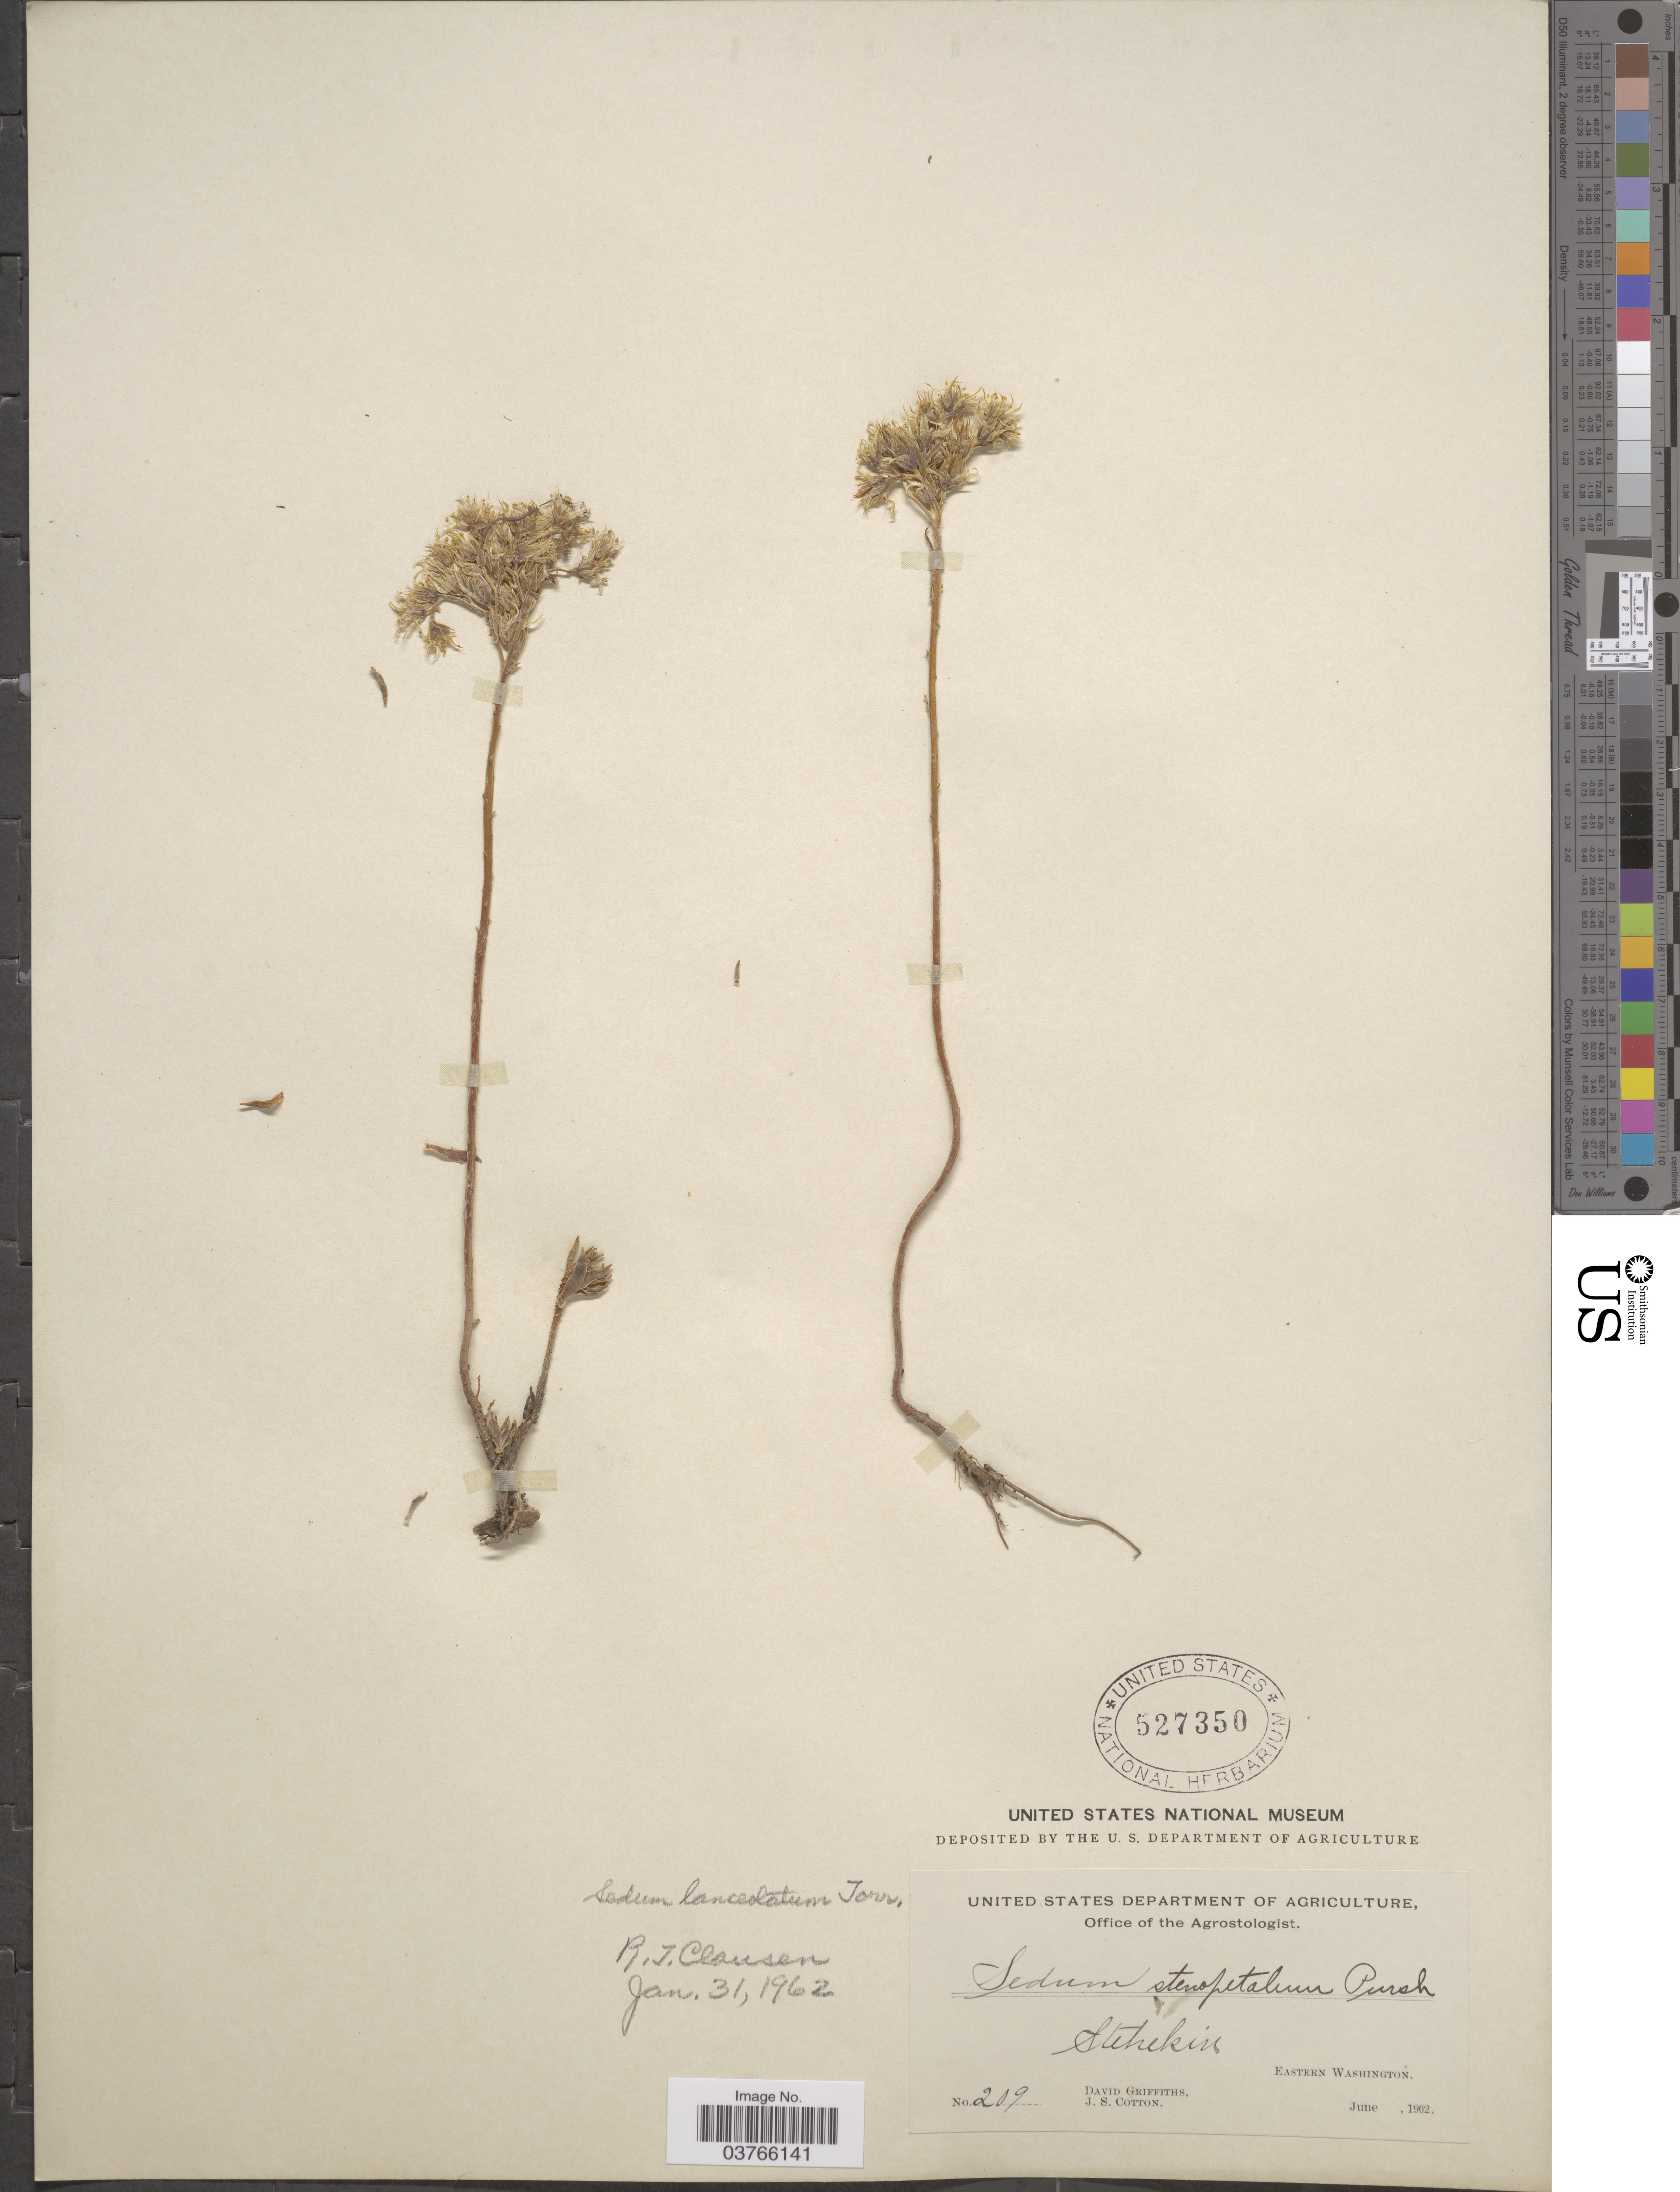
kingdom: Plantae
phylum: Tracheophyta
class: Magnoliopsida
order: Saxifragales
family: Crassulaceae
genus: Sedum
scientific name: Sedum lanceolatum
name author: Torr.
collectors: D. Griffiths & J. S. Cotton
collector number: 209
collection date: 1902-06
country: United States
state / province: Washington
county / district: Chelan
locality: Stehekin, Eastern Washington.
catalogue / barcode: US 527350